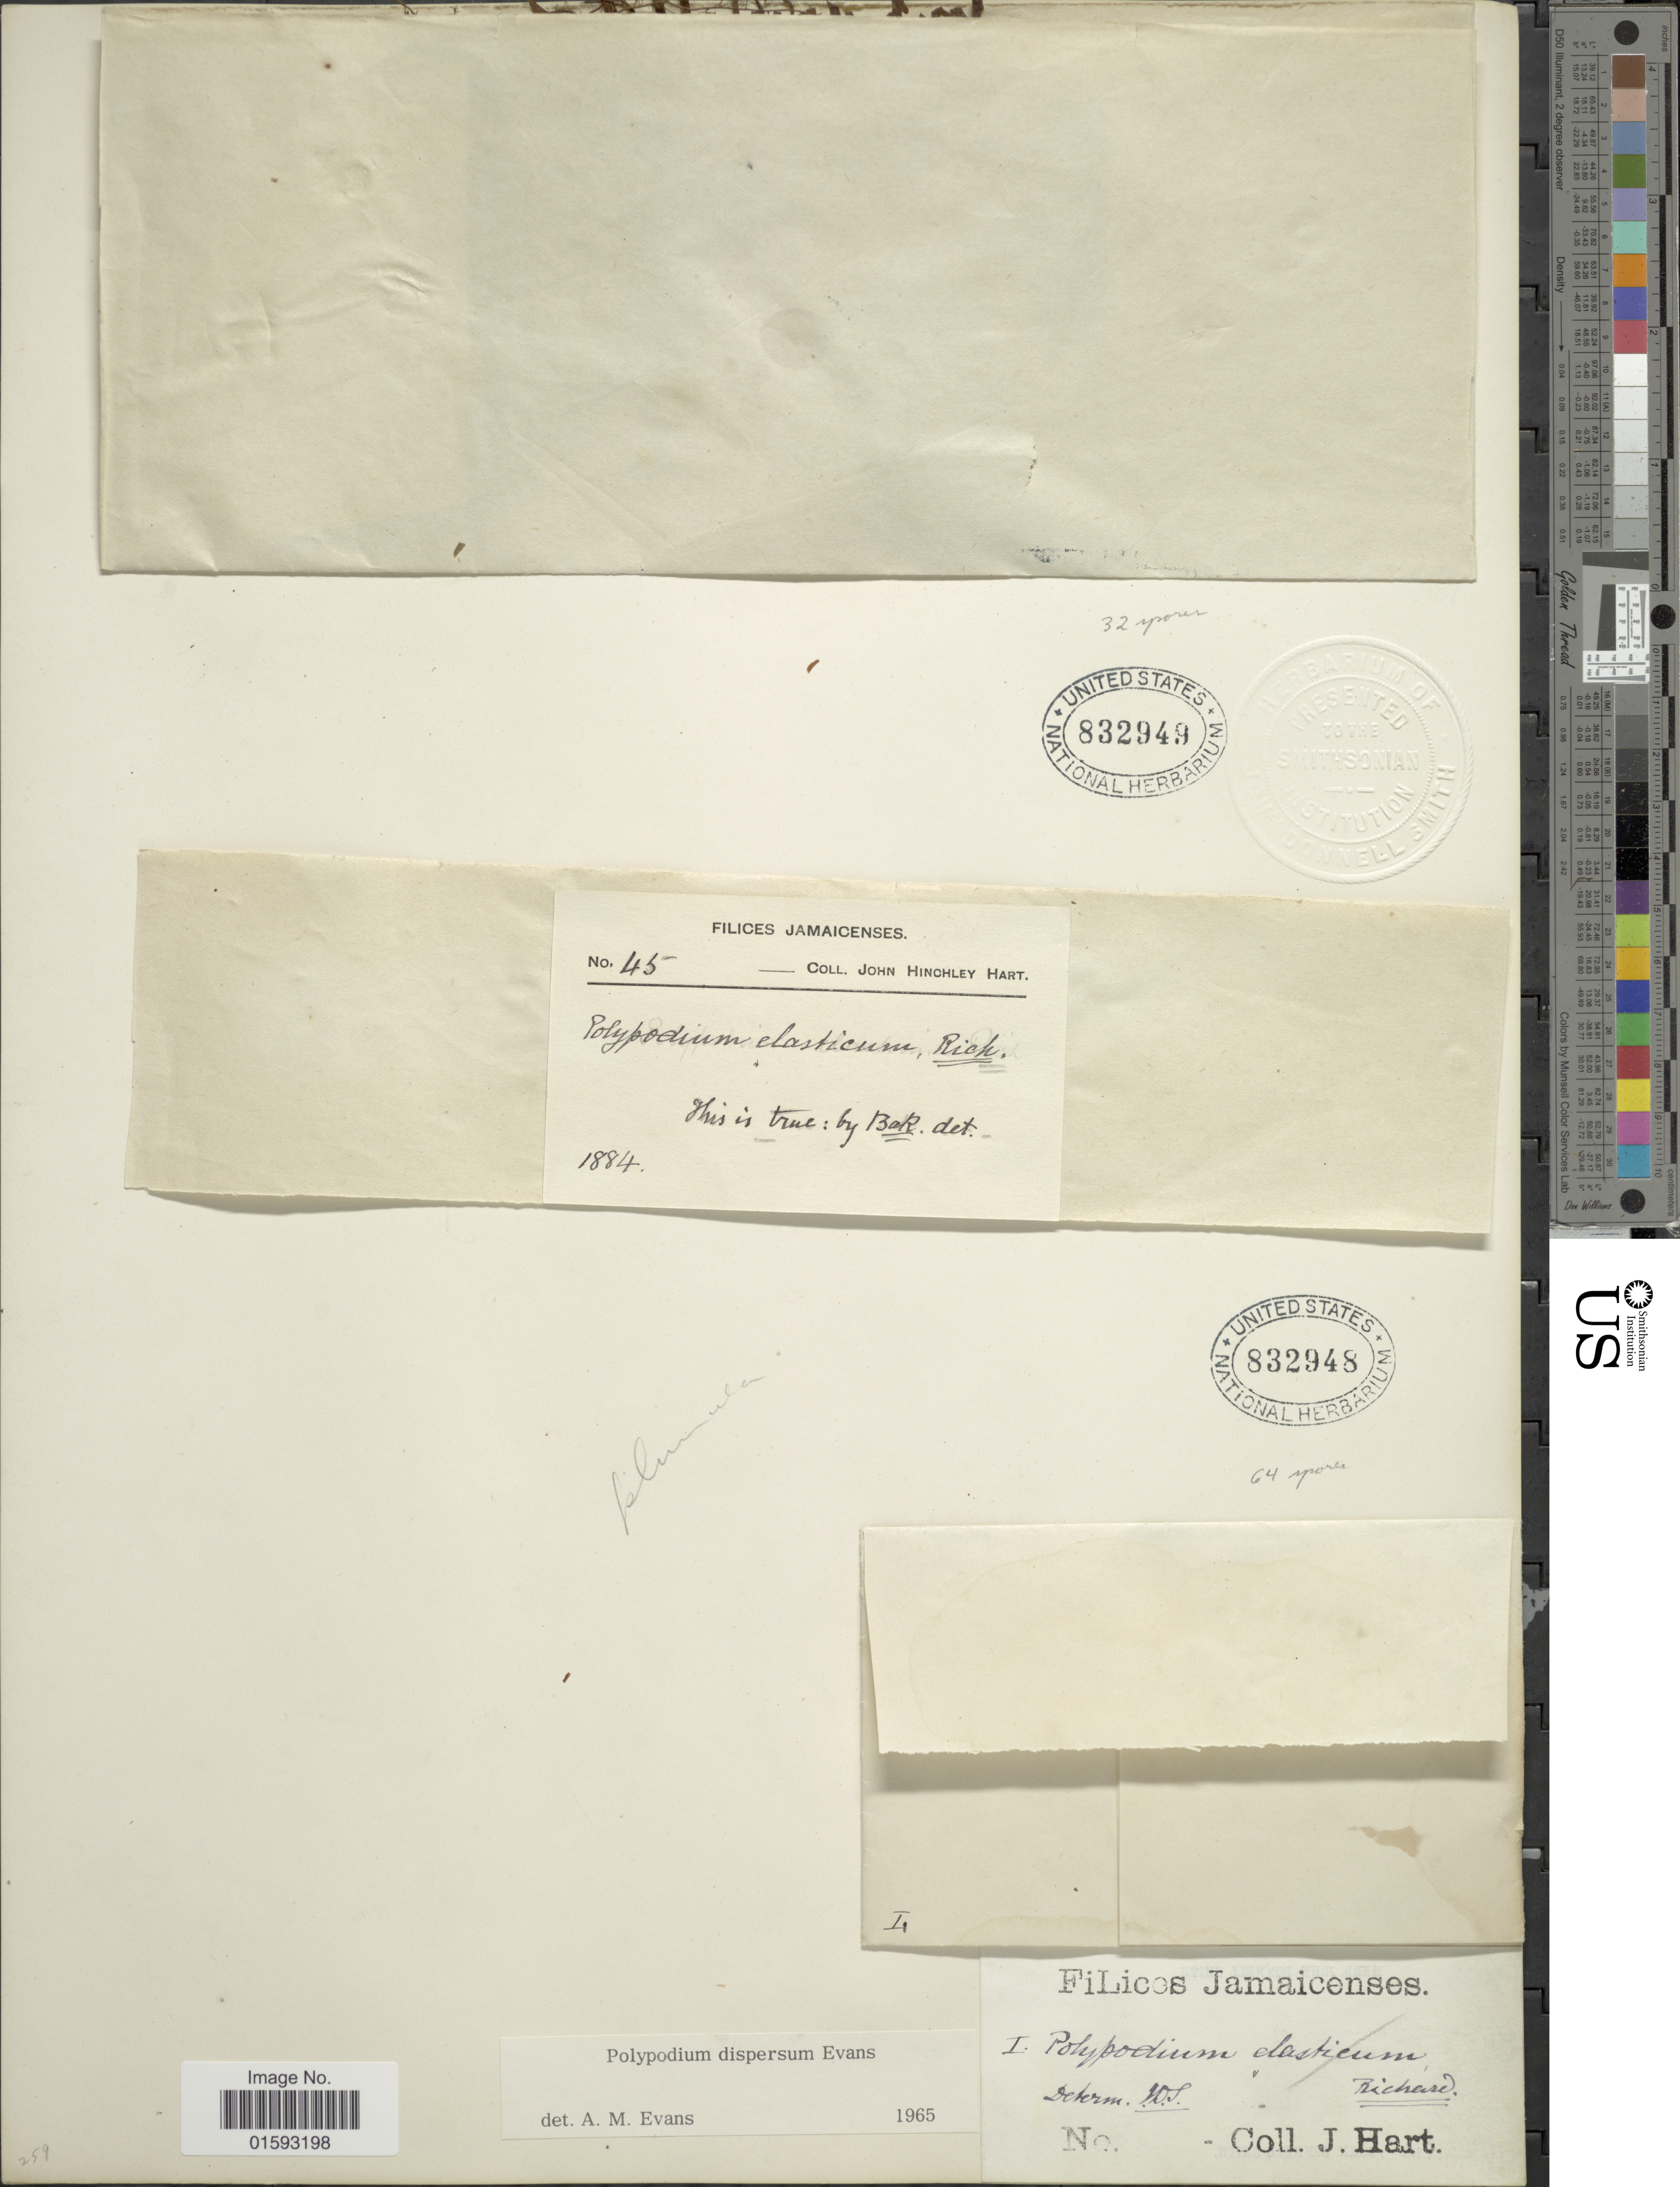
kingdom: Plantae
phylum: Tracheophyta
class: Polypodiopsida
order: Polypodiales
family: Polypodiaceae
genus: Pecluma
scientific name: Pecluma dispersa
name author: (A.M. Evans) M.G. Price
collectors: J. H. Hart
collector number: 45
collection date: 1884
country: Jamaica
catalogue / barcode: US 832949